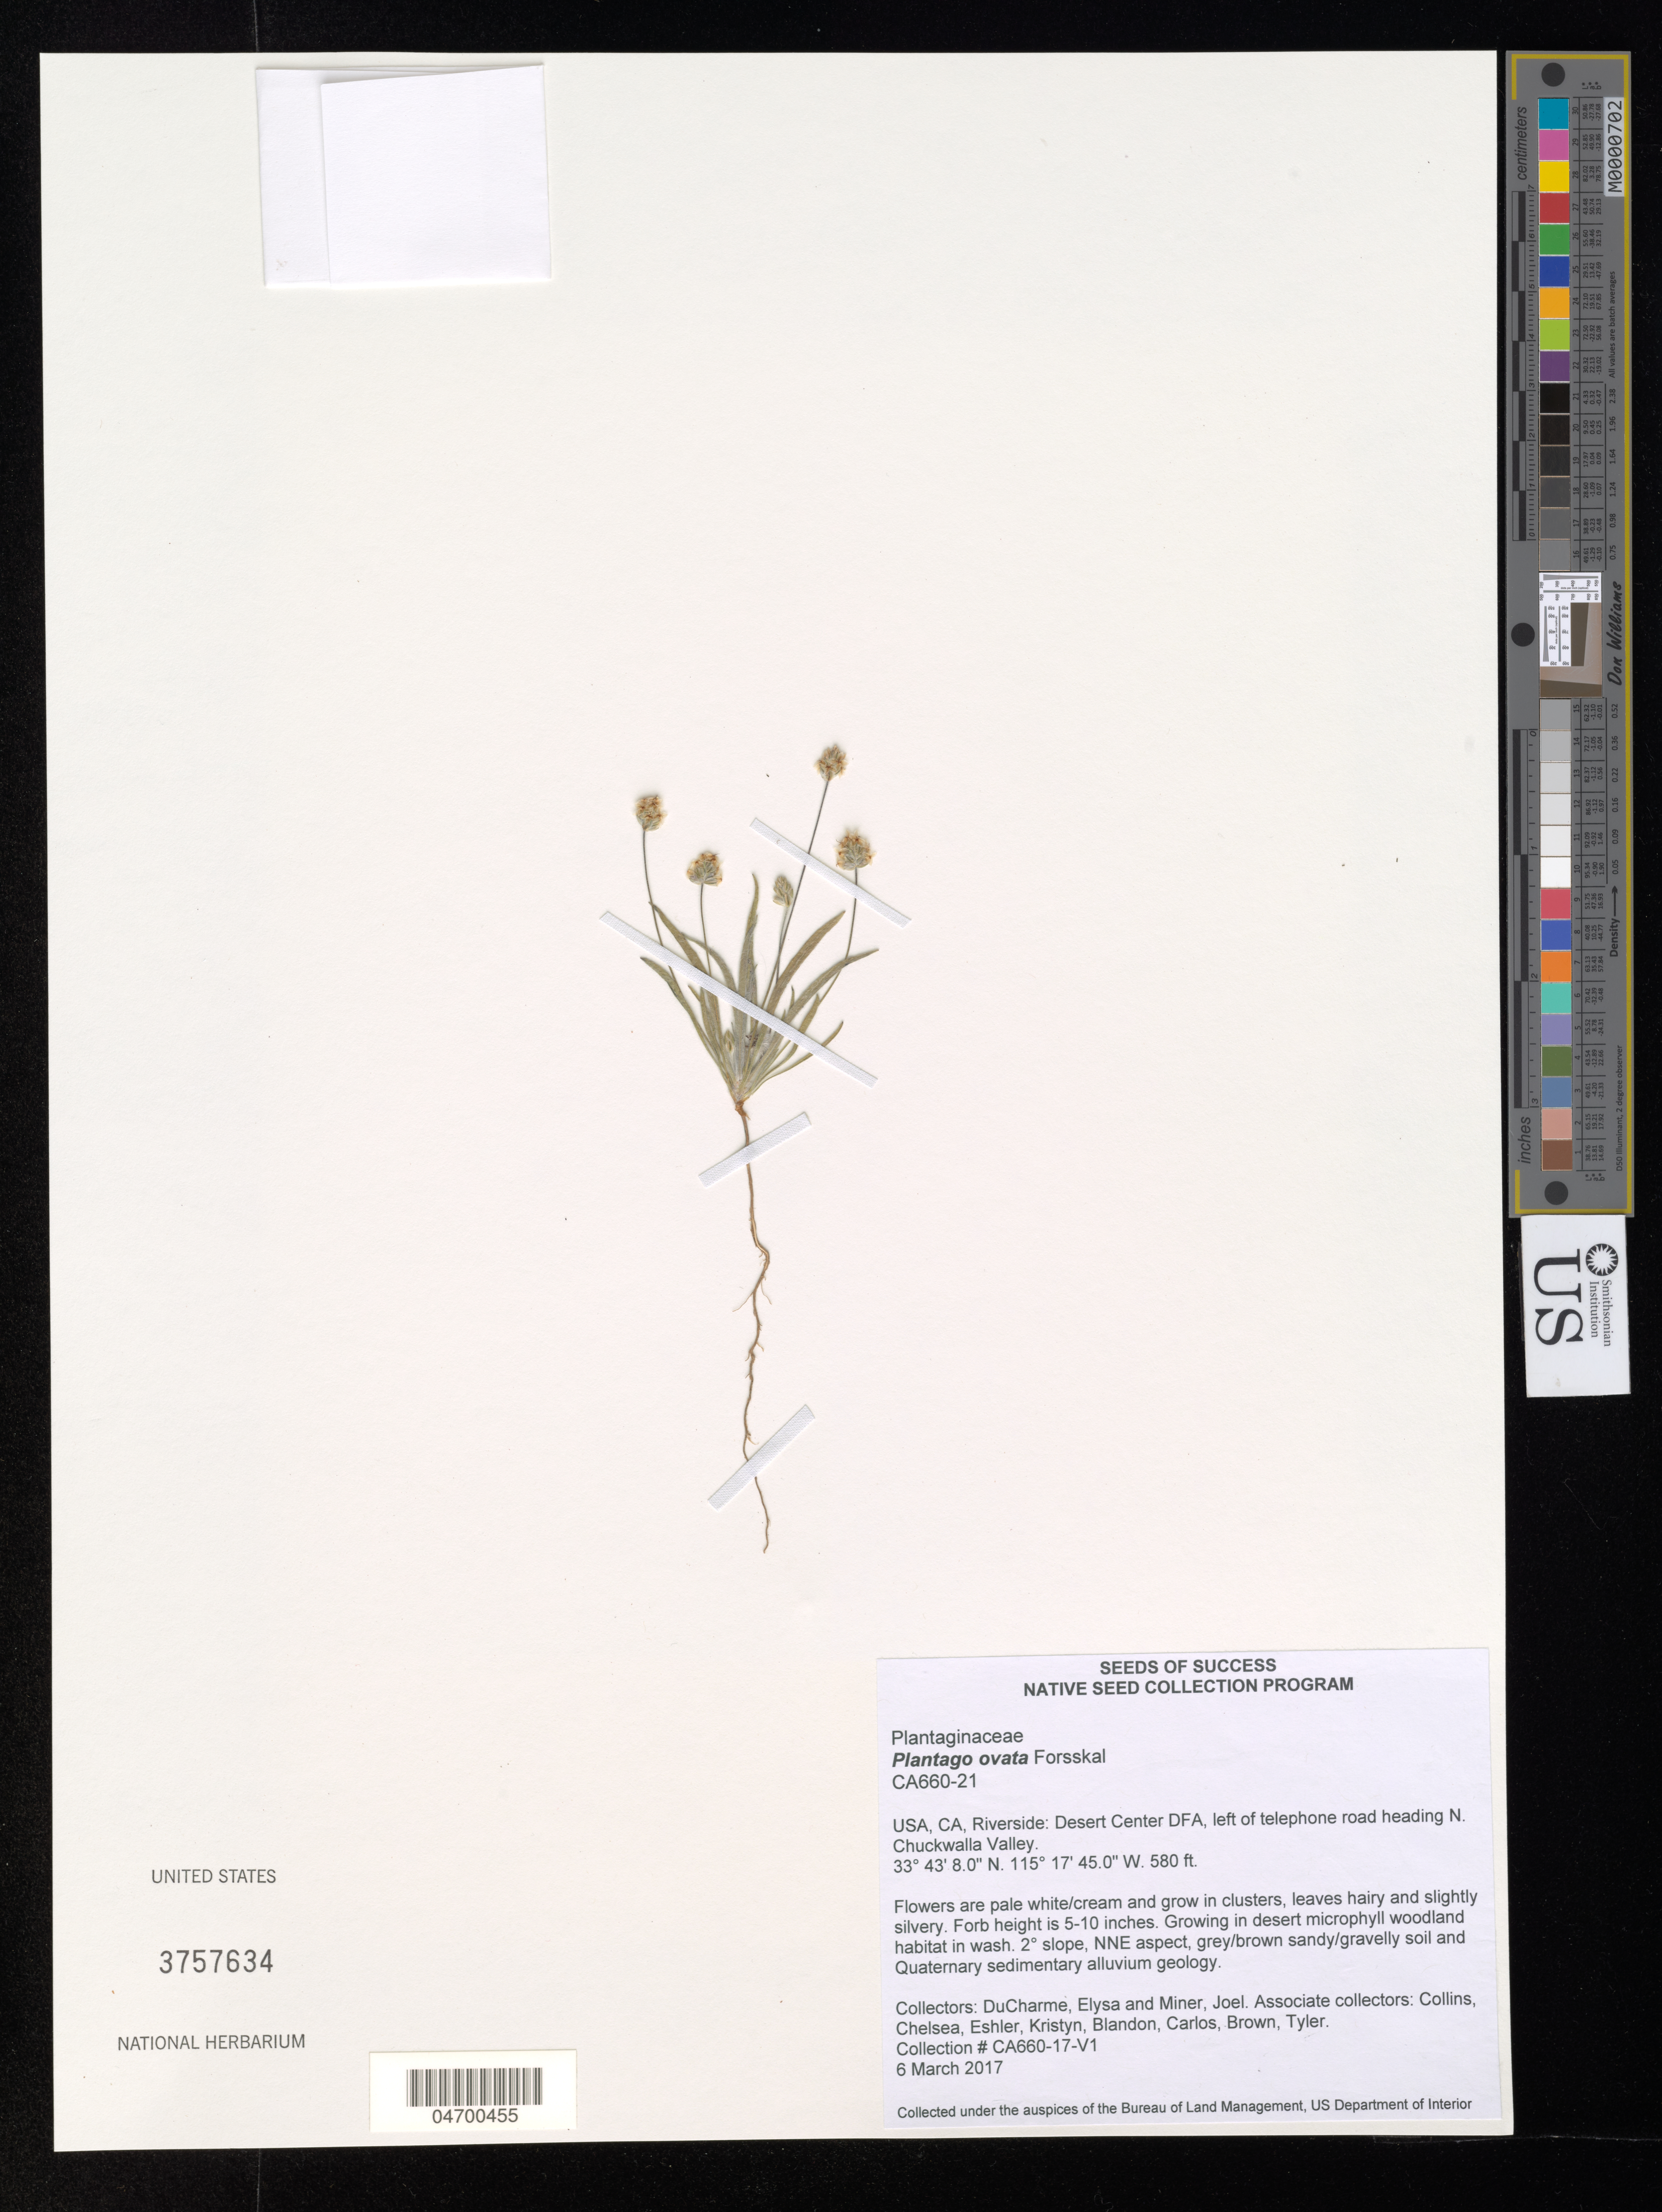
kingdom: Plantae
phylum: Tracheophyta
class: Magnoliopsida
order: Lamiales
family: Plantaginaceae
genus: Plantago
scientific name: Plantago ovata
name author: Forssk.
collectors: E. DuCharme, J. Miner, C. Collins & K. Eshler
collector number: CA660-17-V1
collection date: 2017-03-06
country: United States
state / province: California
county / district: Riverside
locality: CA, Riverside: Desert Center DFA, left of telephone road heading N. Chuckwalla Valley. NNE aspect.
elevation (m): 177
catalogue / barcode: US 3757634